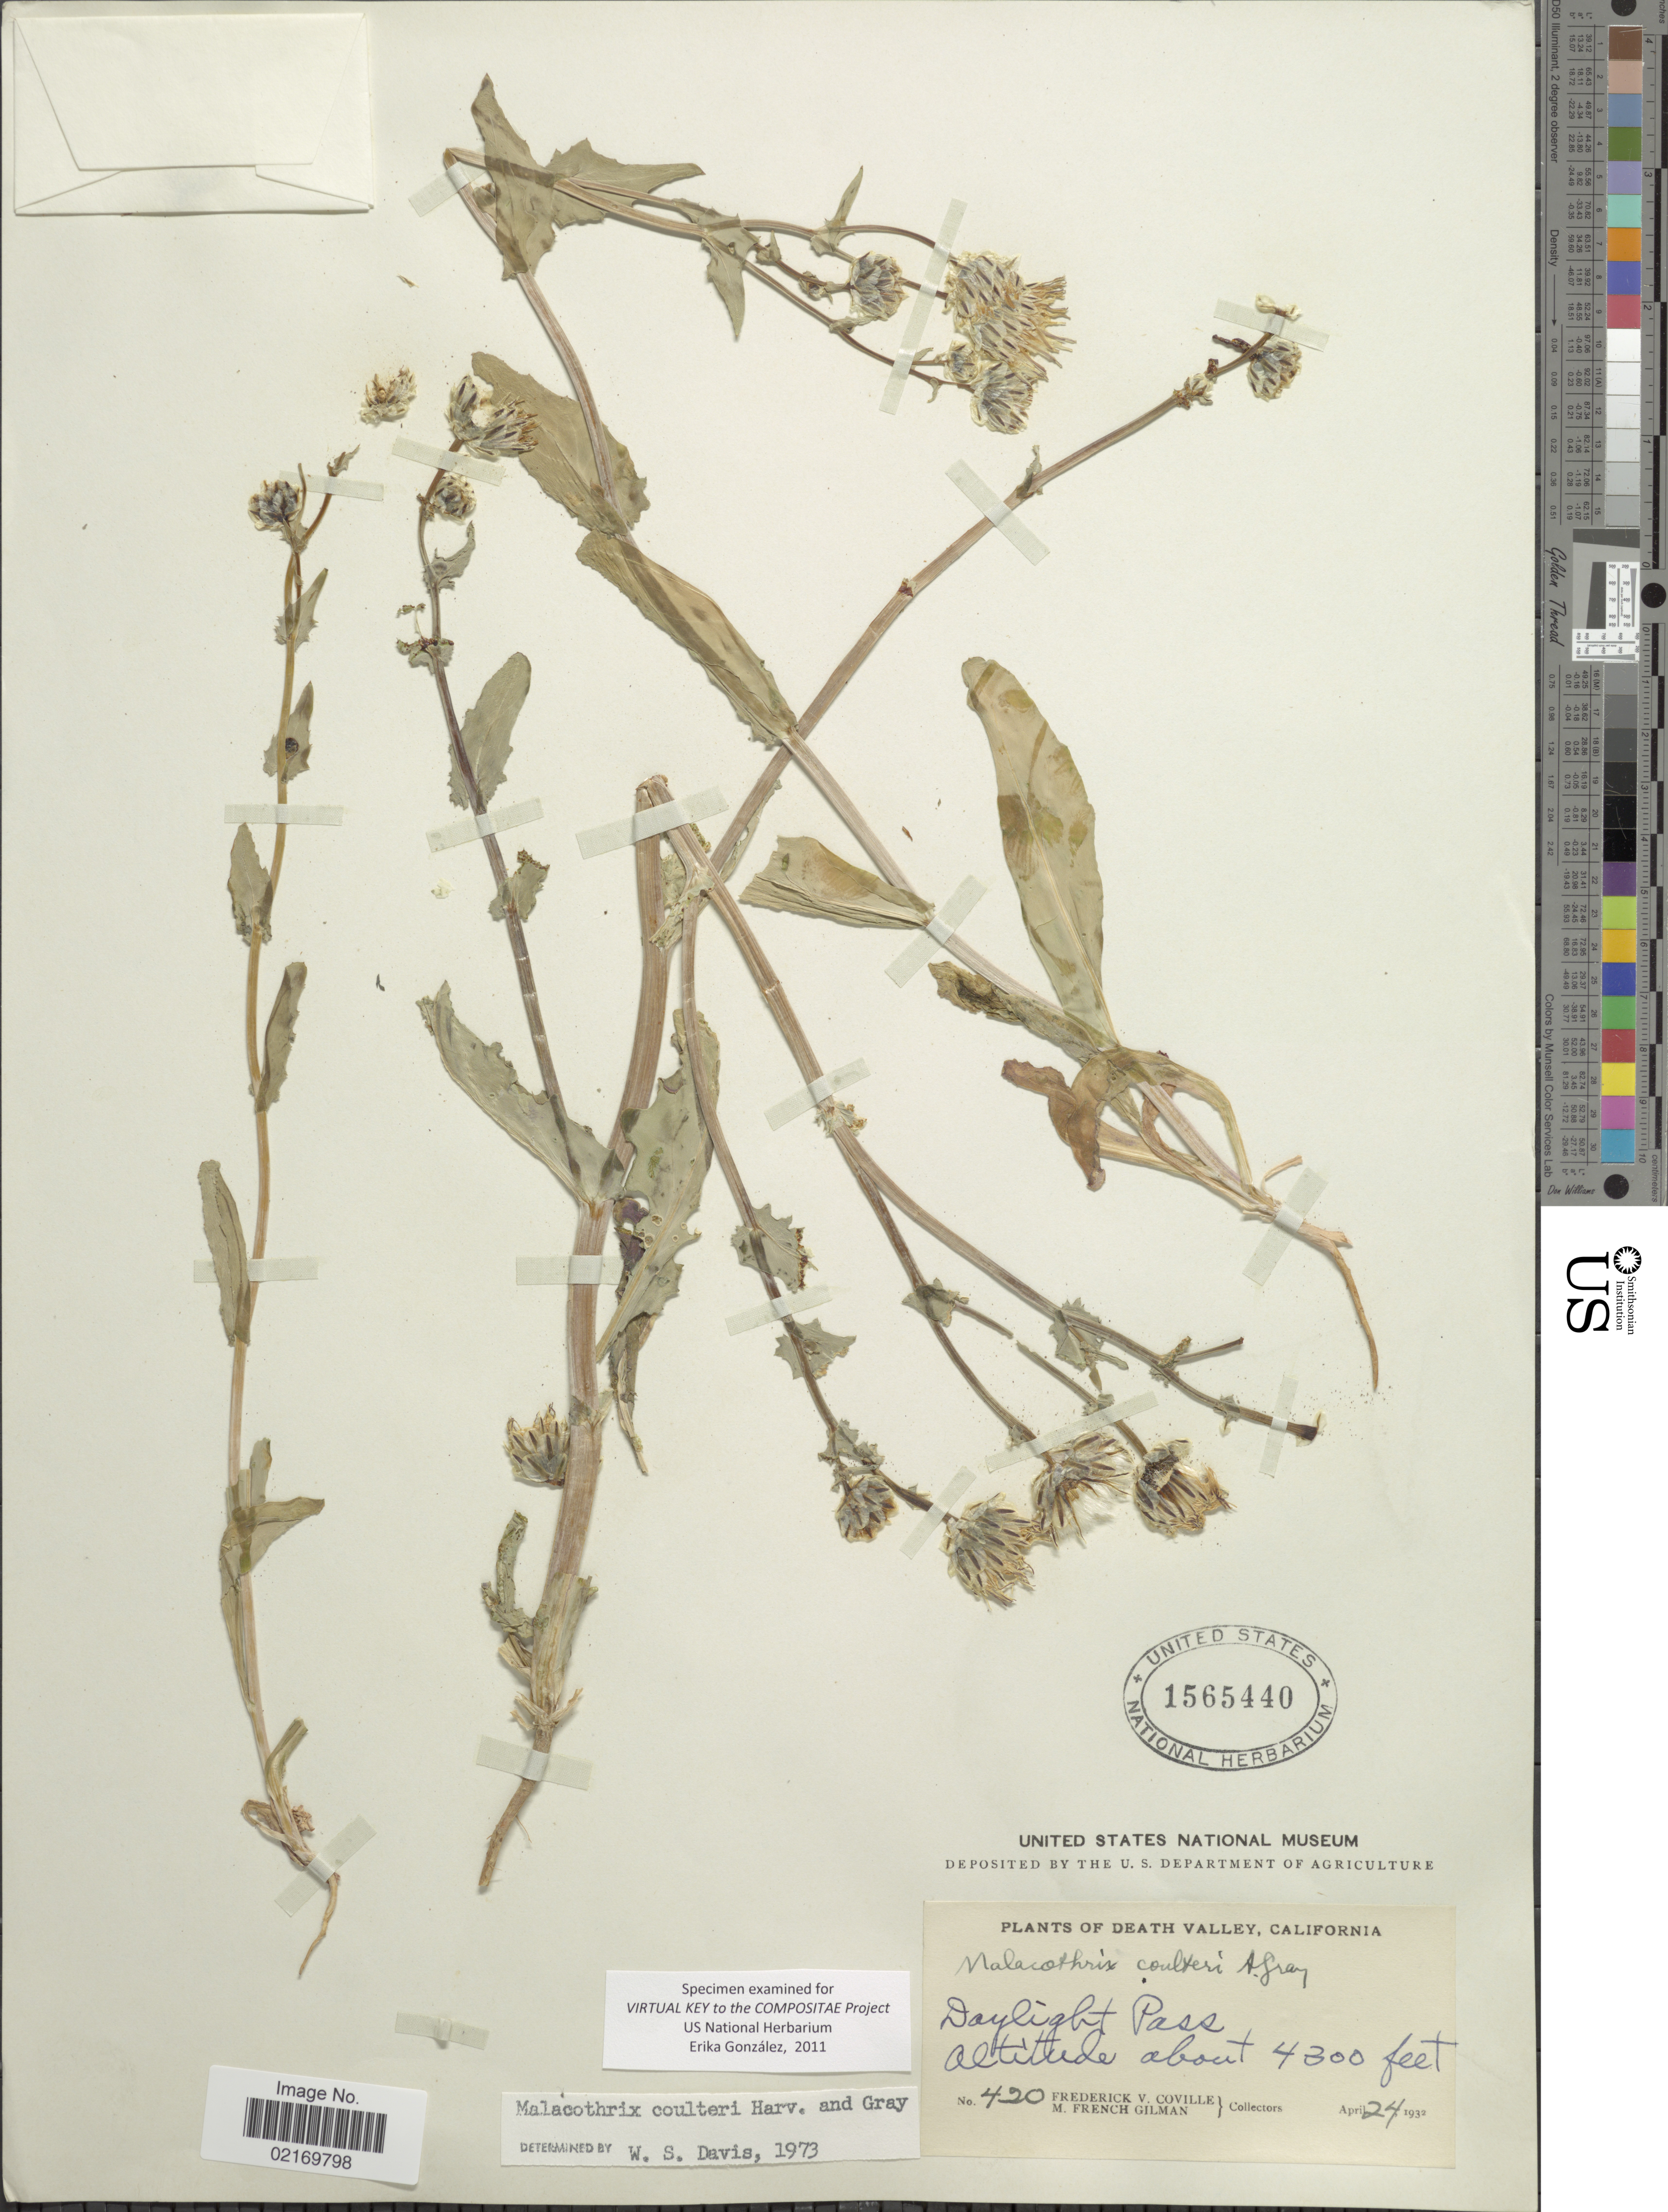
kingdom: Plantae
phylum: Tracheophyta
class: Magnoliopsida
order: Asterales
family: Asteraceae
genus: Malacothrix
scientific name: Malacothrix coulteri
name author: Harv. & A. Gray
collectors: F. V. Coville & M. F. Gilman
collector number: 420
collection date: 1932-04-24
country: United States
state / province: California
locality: Death Valley, Daylight Pass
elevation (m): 1311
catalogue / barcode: US 1565440